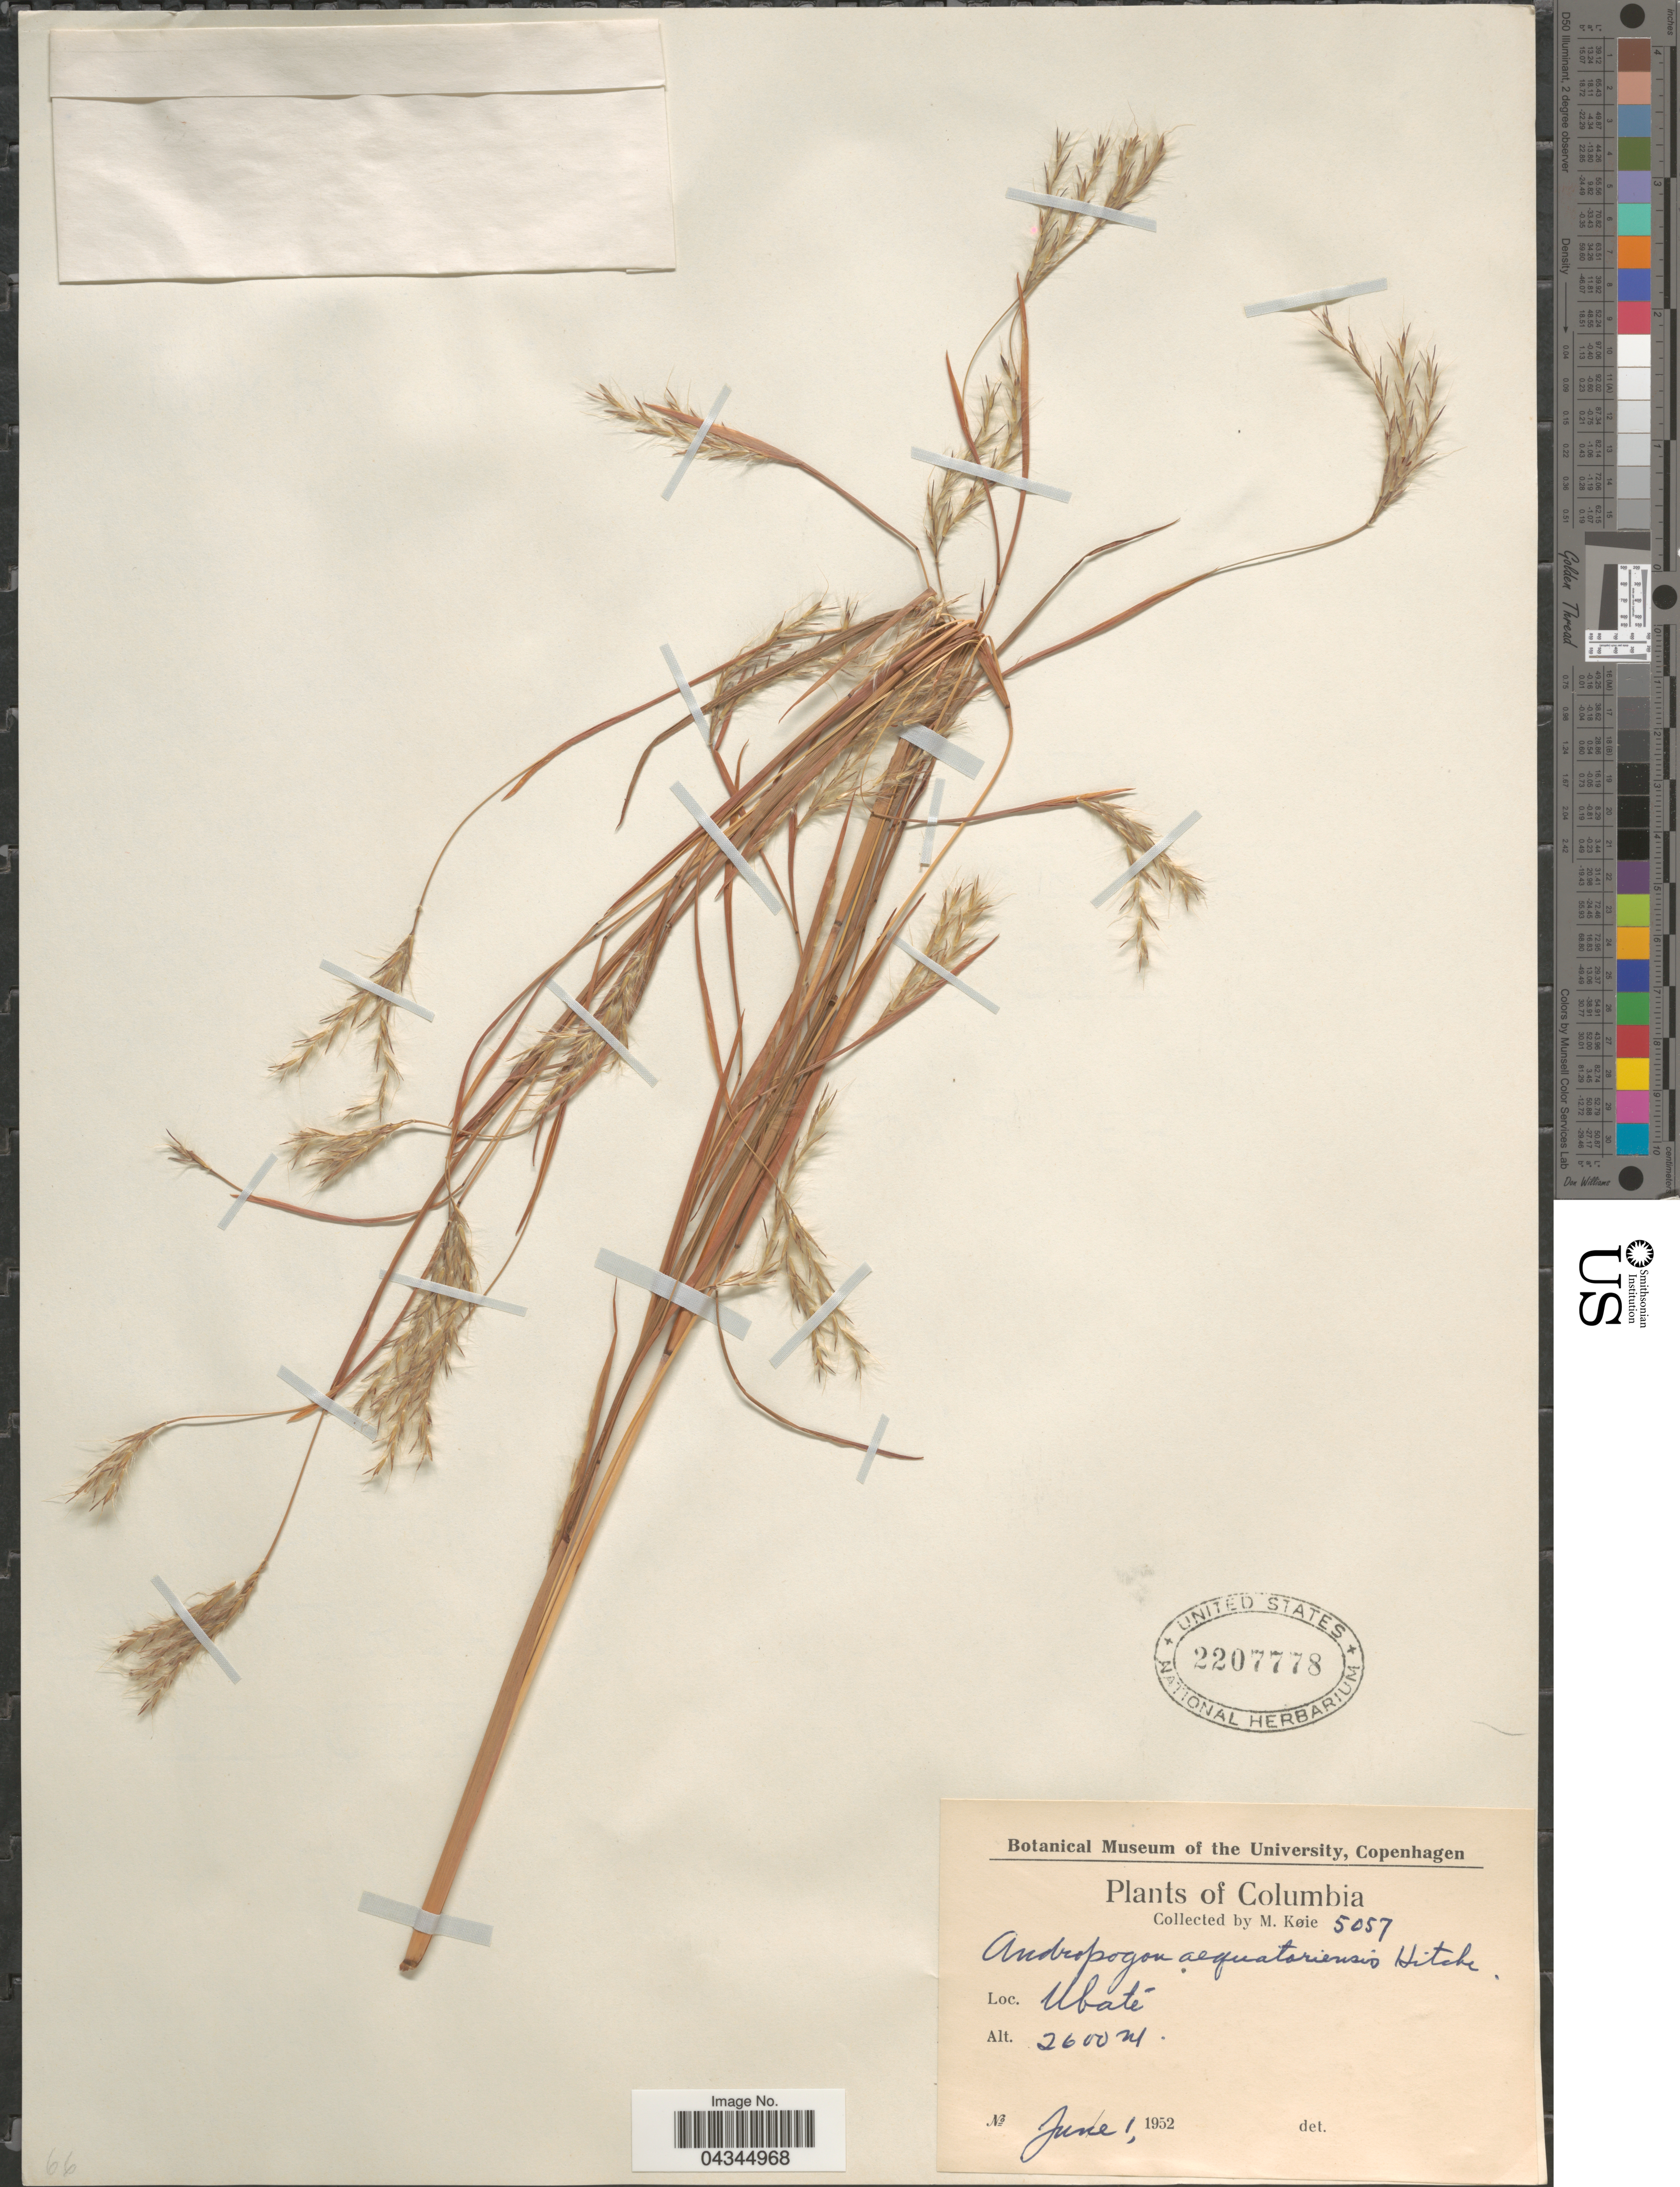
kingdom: Plantae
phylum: Tracheophyta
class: Liliopsida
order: Poales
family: Poaceae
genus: Andropogon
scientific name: Andropogon aequatoriensis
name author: Hitchc.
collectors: M. Köie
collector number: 5057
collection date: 1952-06-01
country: Colombia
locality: Ubaté.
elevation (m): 2600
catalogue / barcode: US 2207778